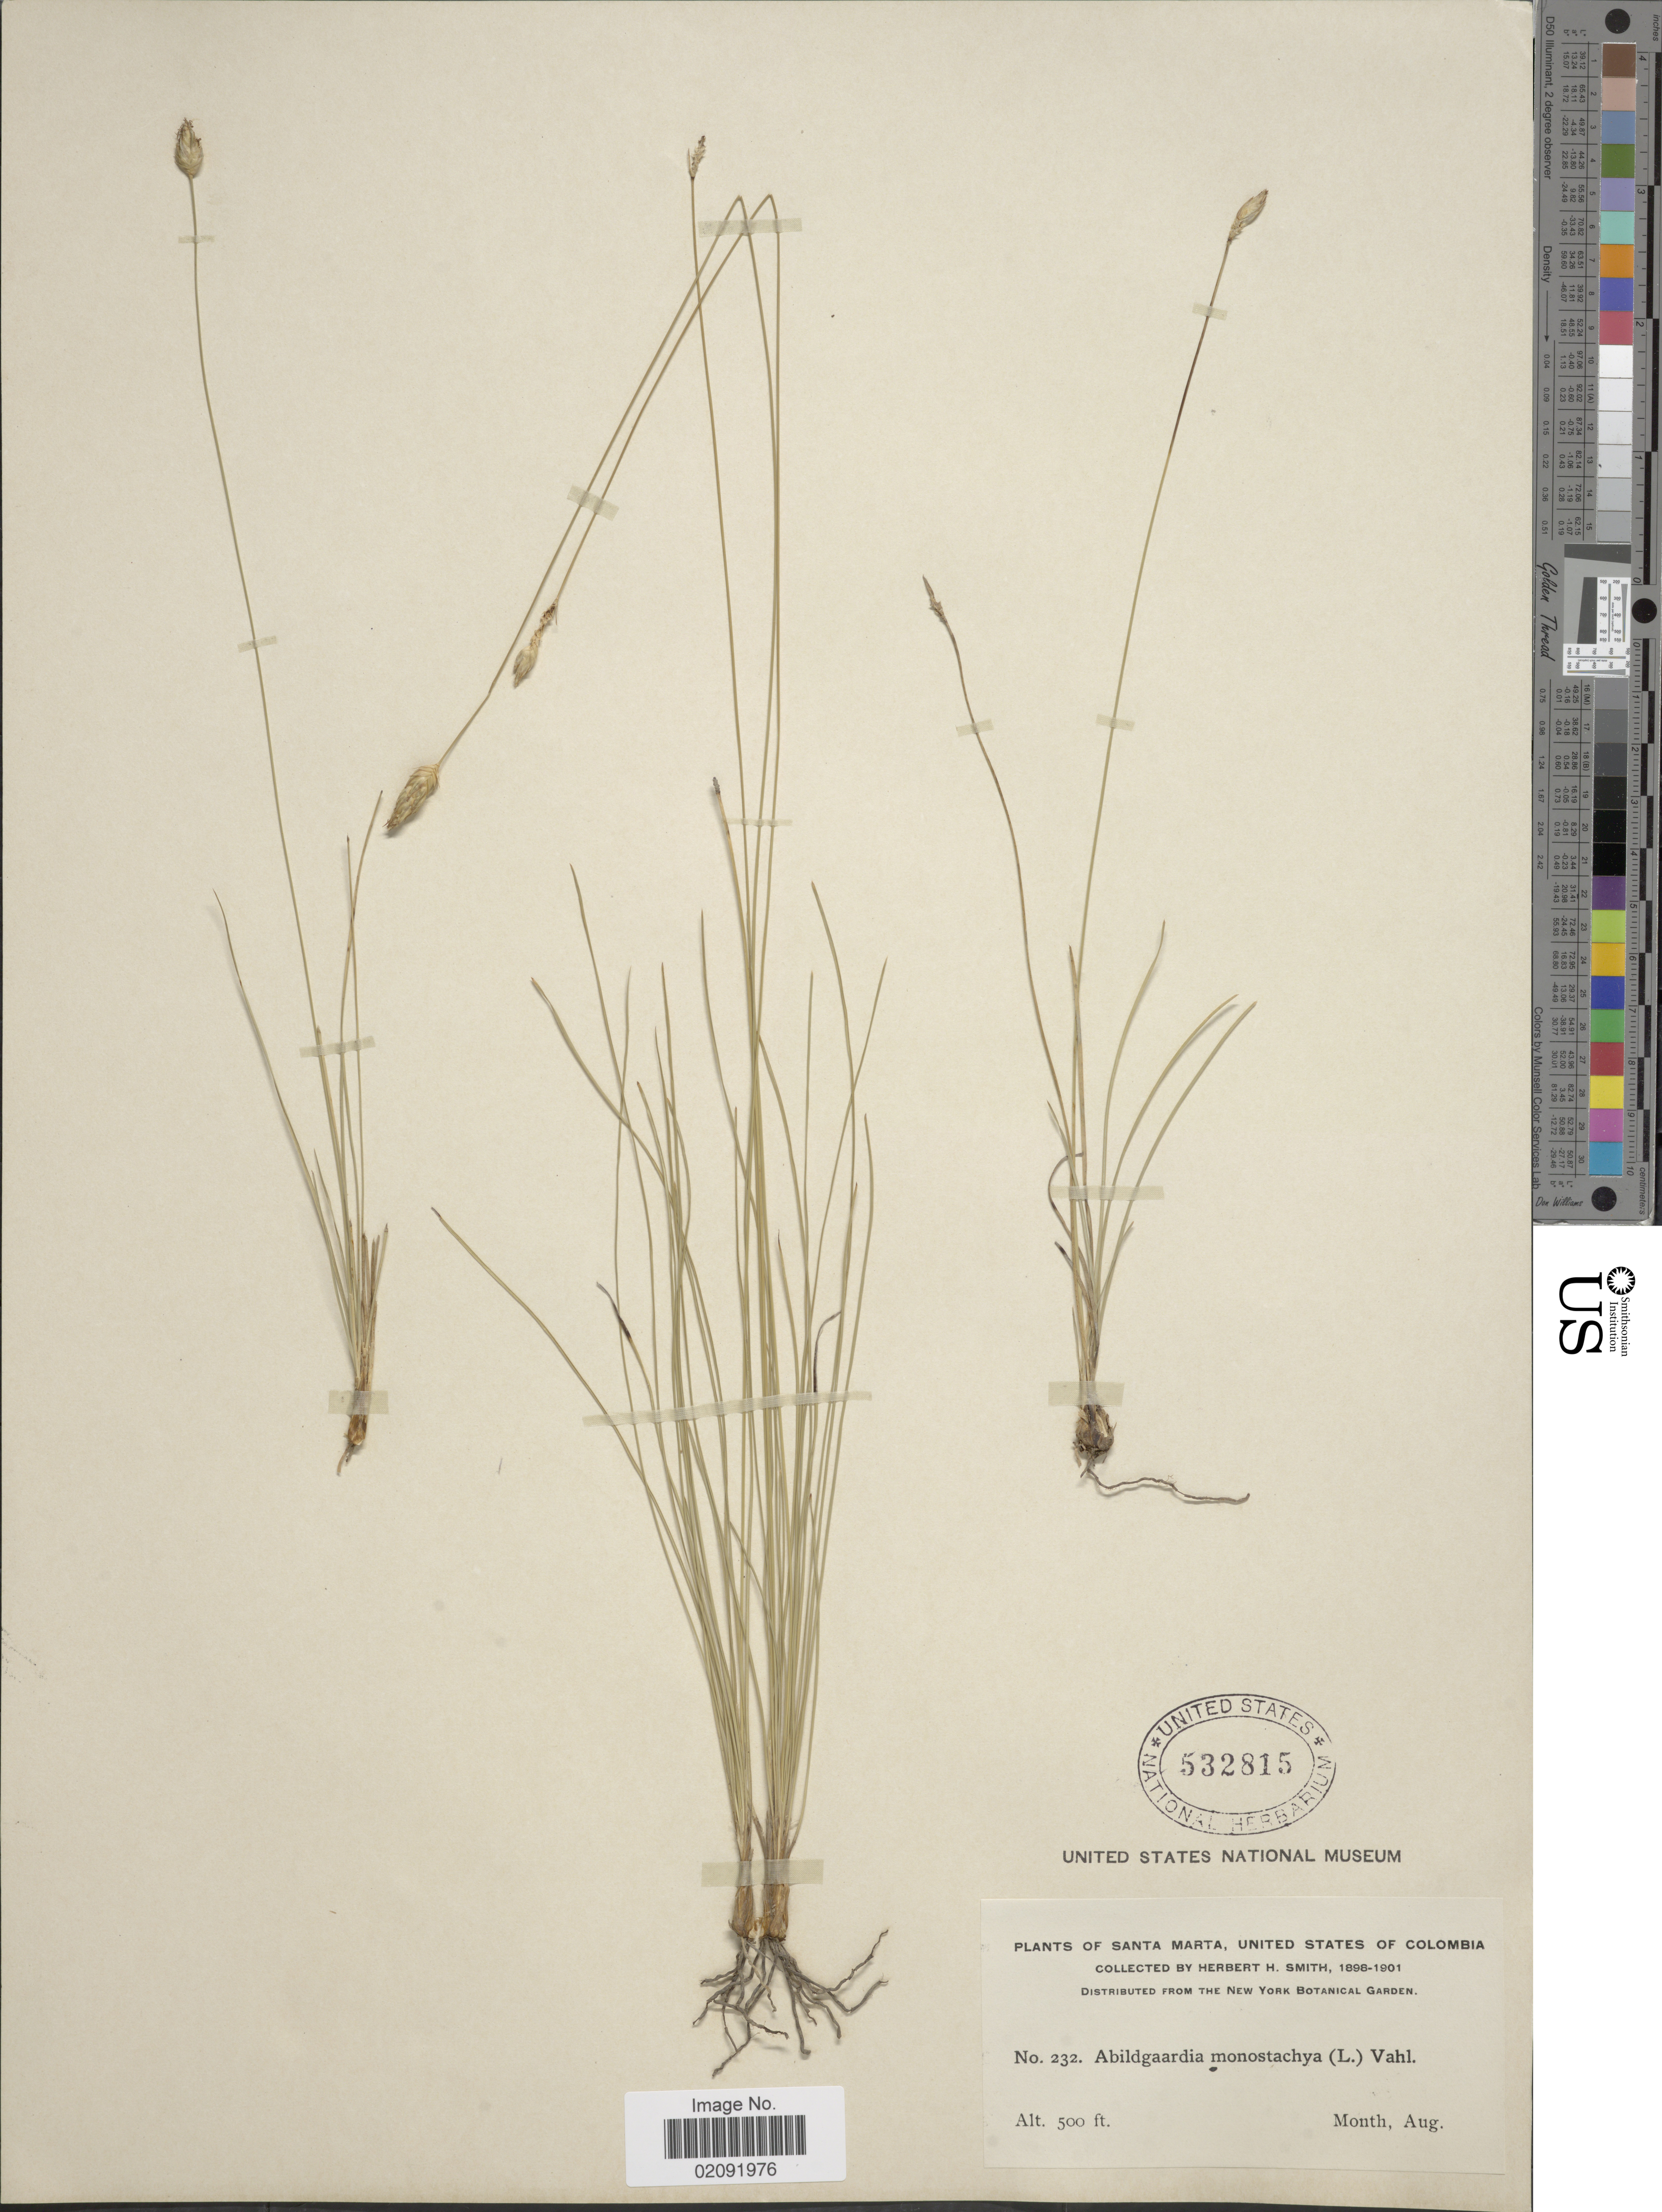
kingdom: Plantae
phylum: Tracheophyta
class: Liliopsida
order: Poales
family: Cyperaceae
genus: Abildgaardia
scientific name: Abildgaardia ovata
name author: (Burm. f.) Kral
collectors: Herbert H. Smith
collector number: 232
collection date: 1898-08/1901-08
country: Colombia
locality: Santa Marta, United States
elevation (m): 152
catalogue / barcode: US 532815